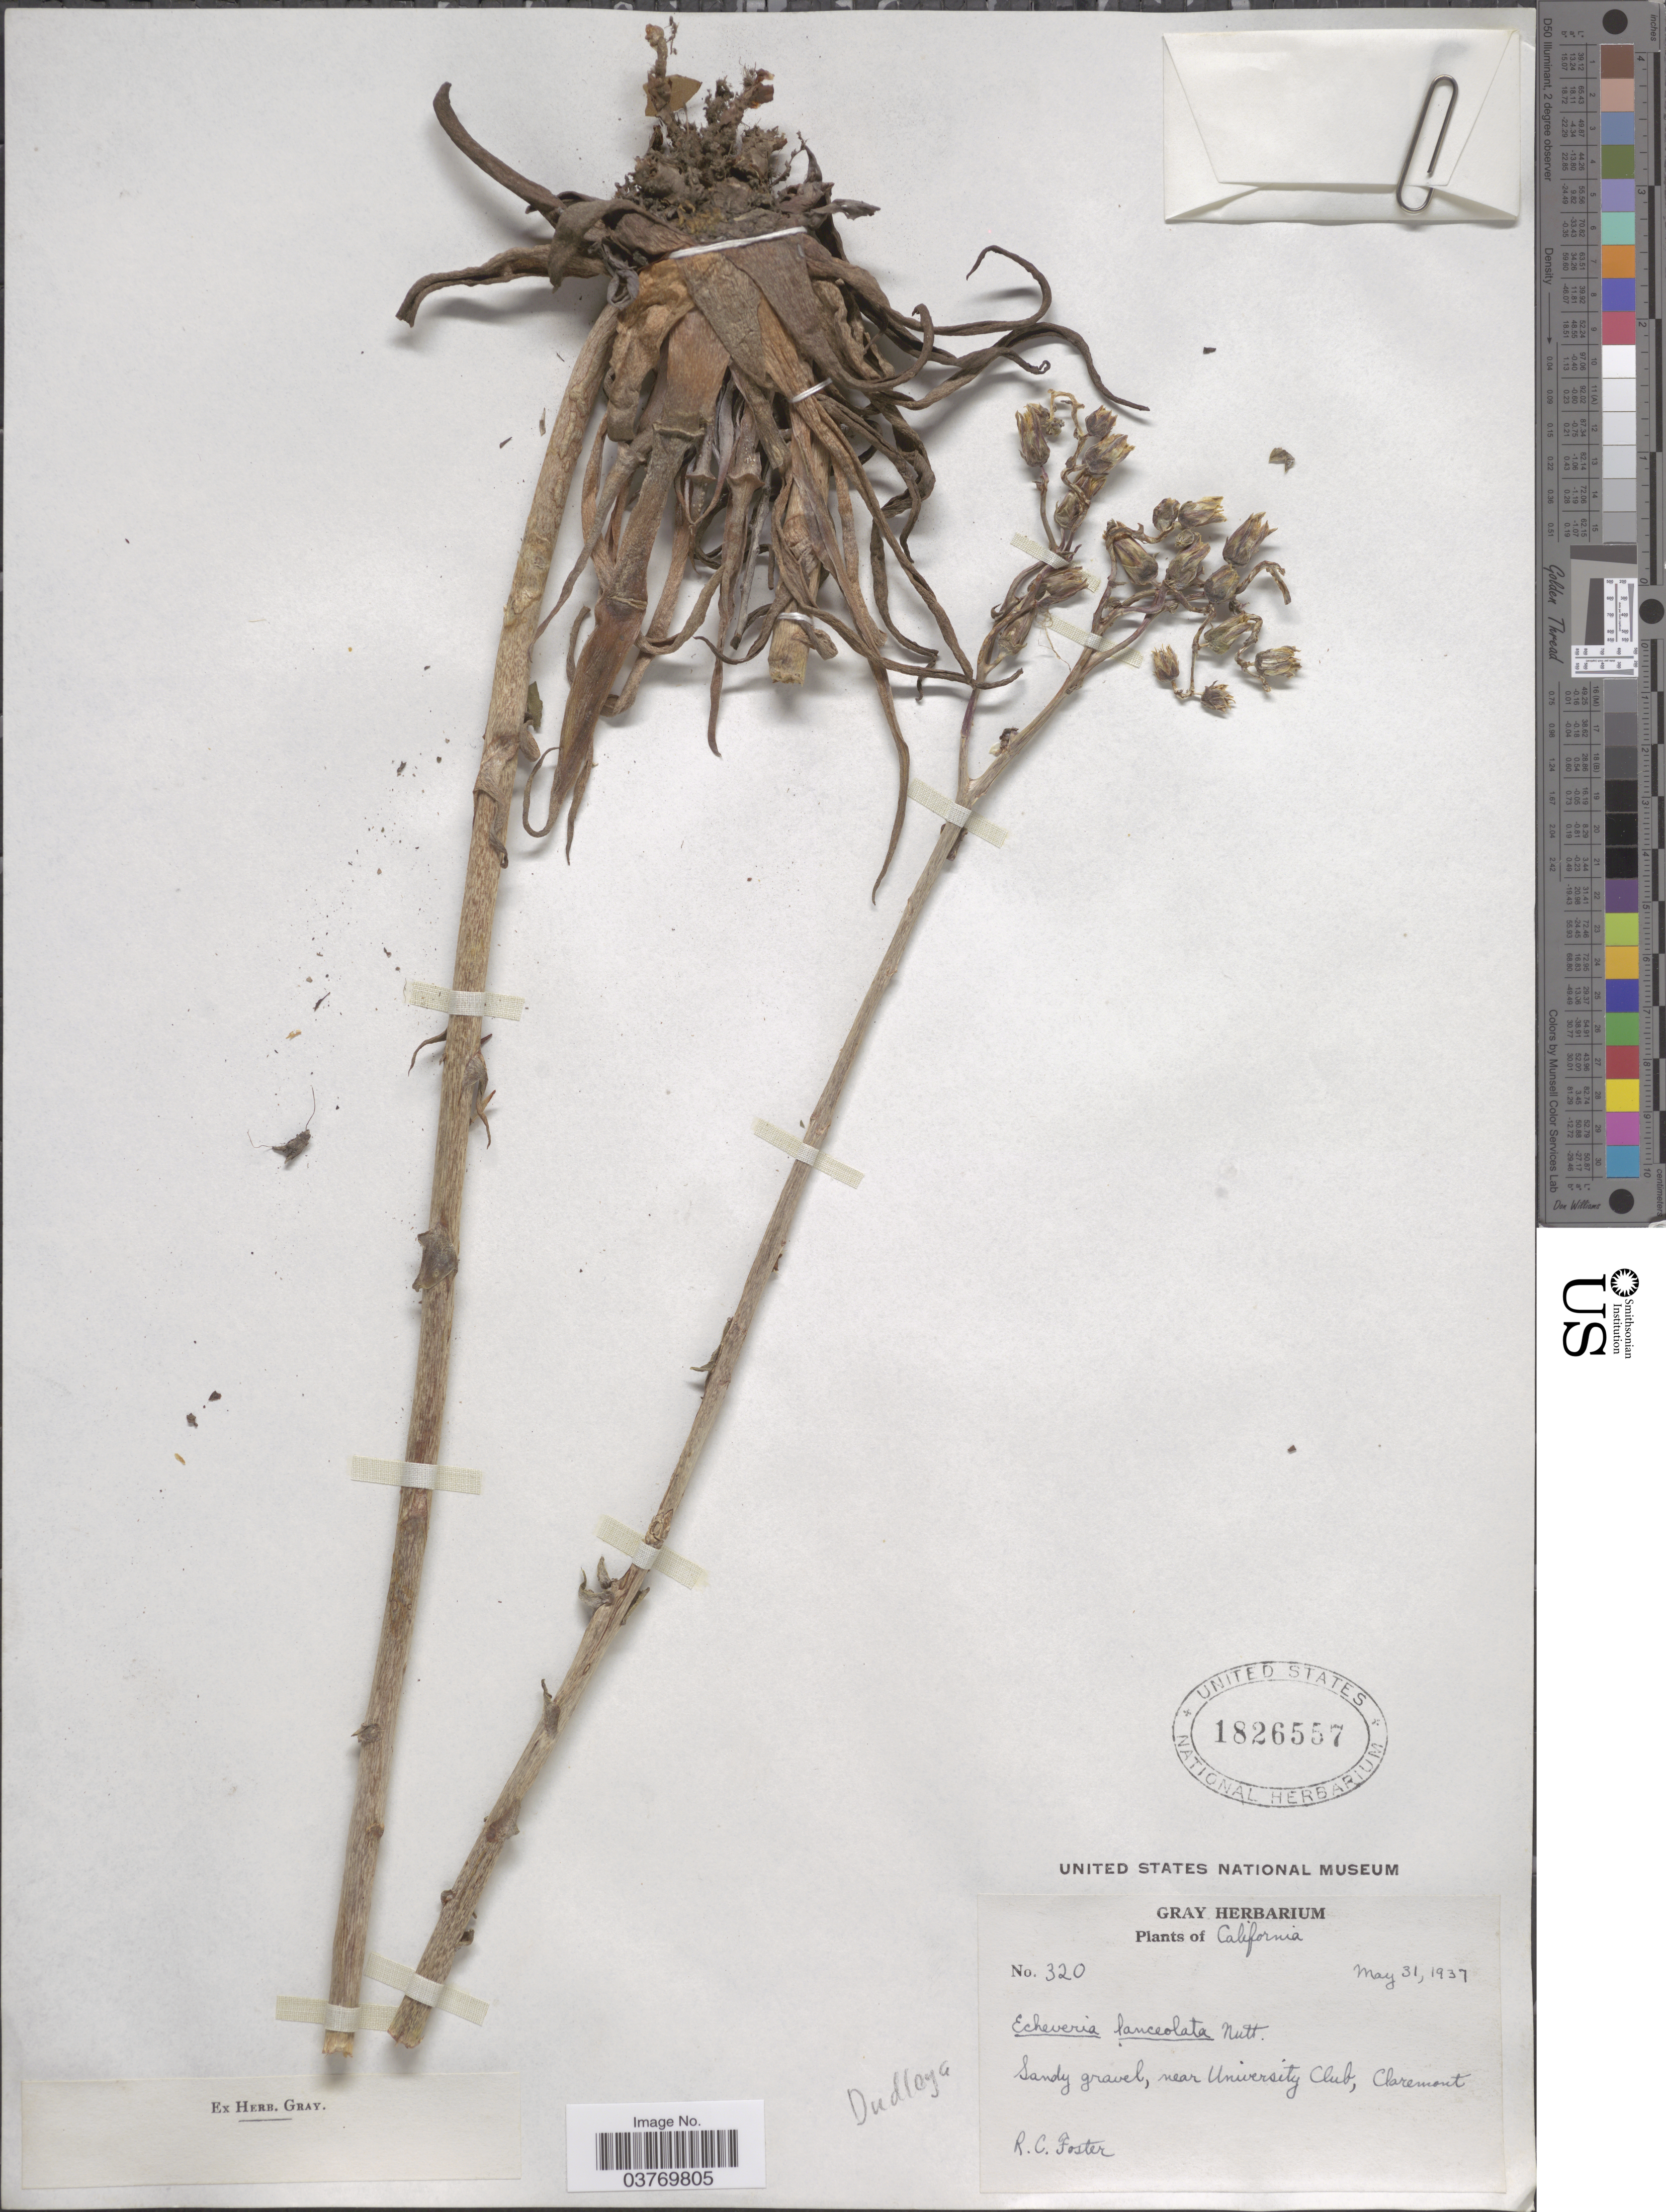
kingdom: Plantae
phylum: Tracheophyta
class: Magnoliopsida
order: Saxifragales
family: Crassulaceae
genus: Dudleya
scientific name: Dudleya lanceolata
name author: (Nutt.) Britton & Rose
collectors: R. C. Foster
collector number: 320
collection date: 1937-05-31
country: United States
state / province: California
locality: Sandy gravel, near University Club, Claremont.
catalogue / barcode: US 1826557